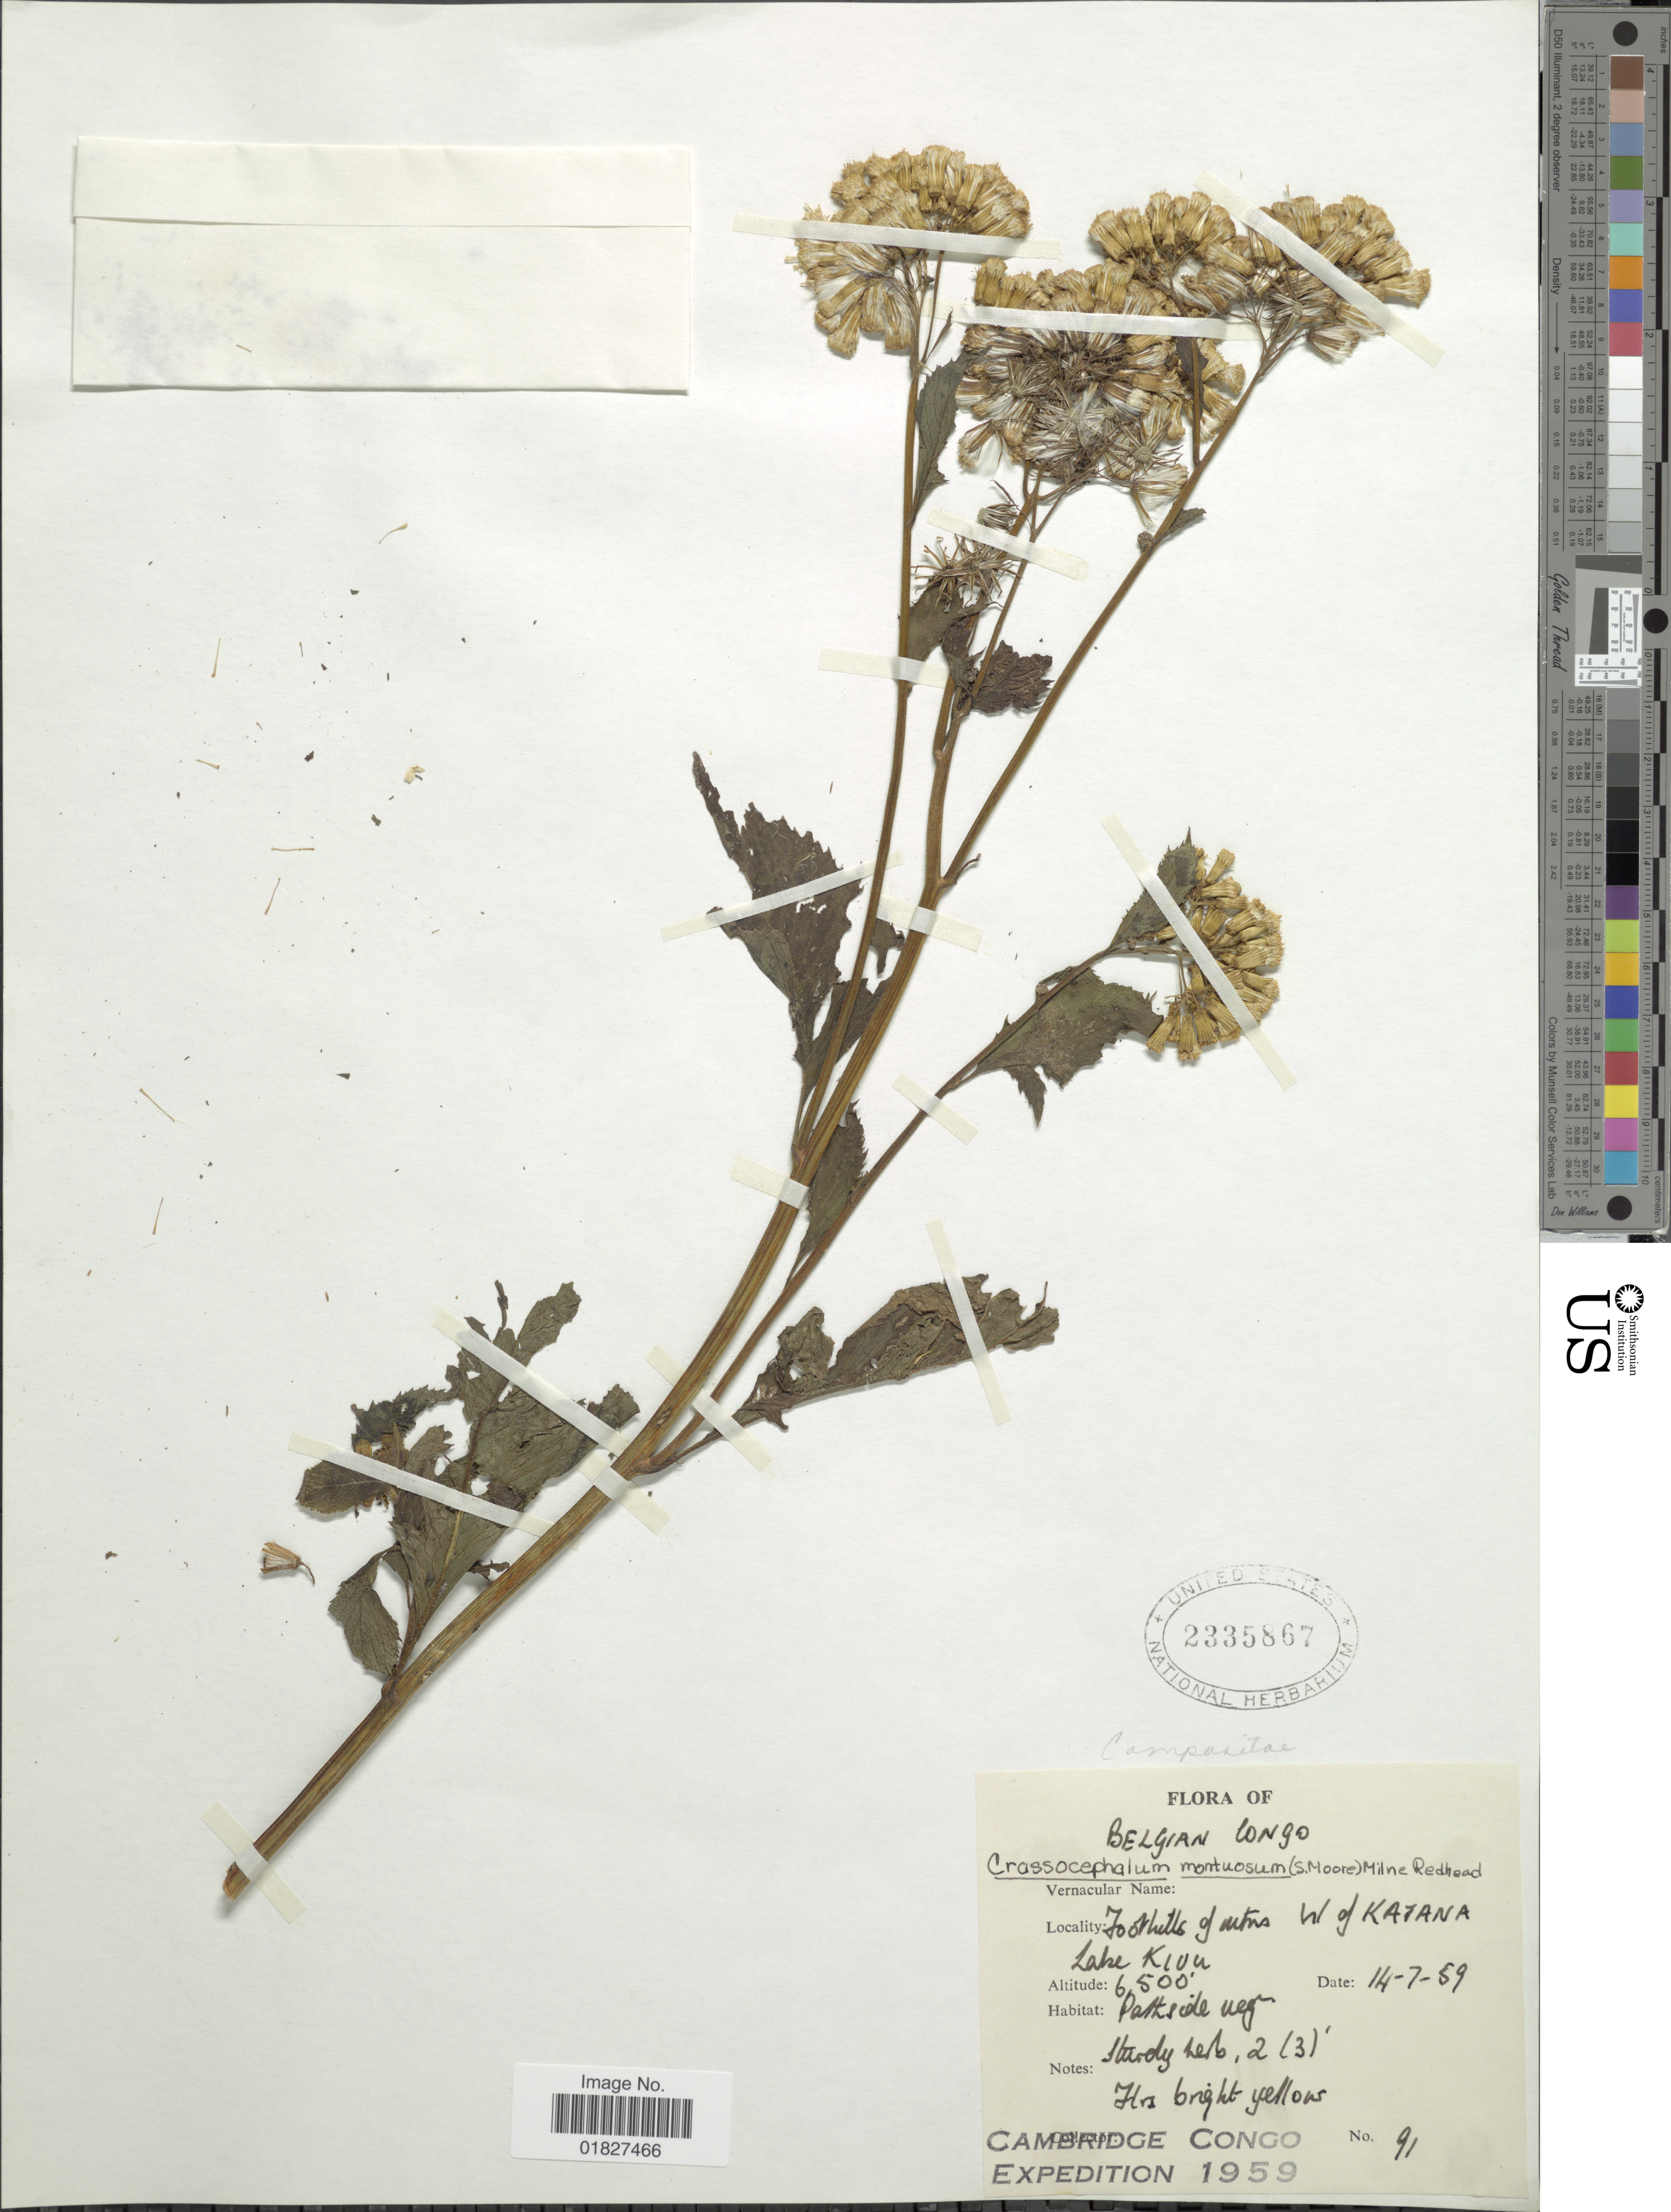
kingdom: Plantae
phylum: Tracheophyta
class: Magnoliopsida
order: Asterales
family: Asteraceae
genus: Crassocephalum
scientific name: Crassocephalum montuosum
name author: (S. Moore) Milne-Redh.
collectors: Cambridge Congo Expedition 1959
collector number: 91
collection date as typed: Transcribed d/m/y: 14/7/59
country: Congo, Democratic Republic of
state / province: Sud-Kivu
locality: Belgian Congo, foothills of mtns W of Katana, Lake Kivu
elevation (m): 1981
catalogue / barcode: US 2335867